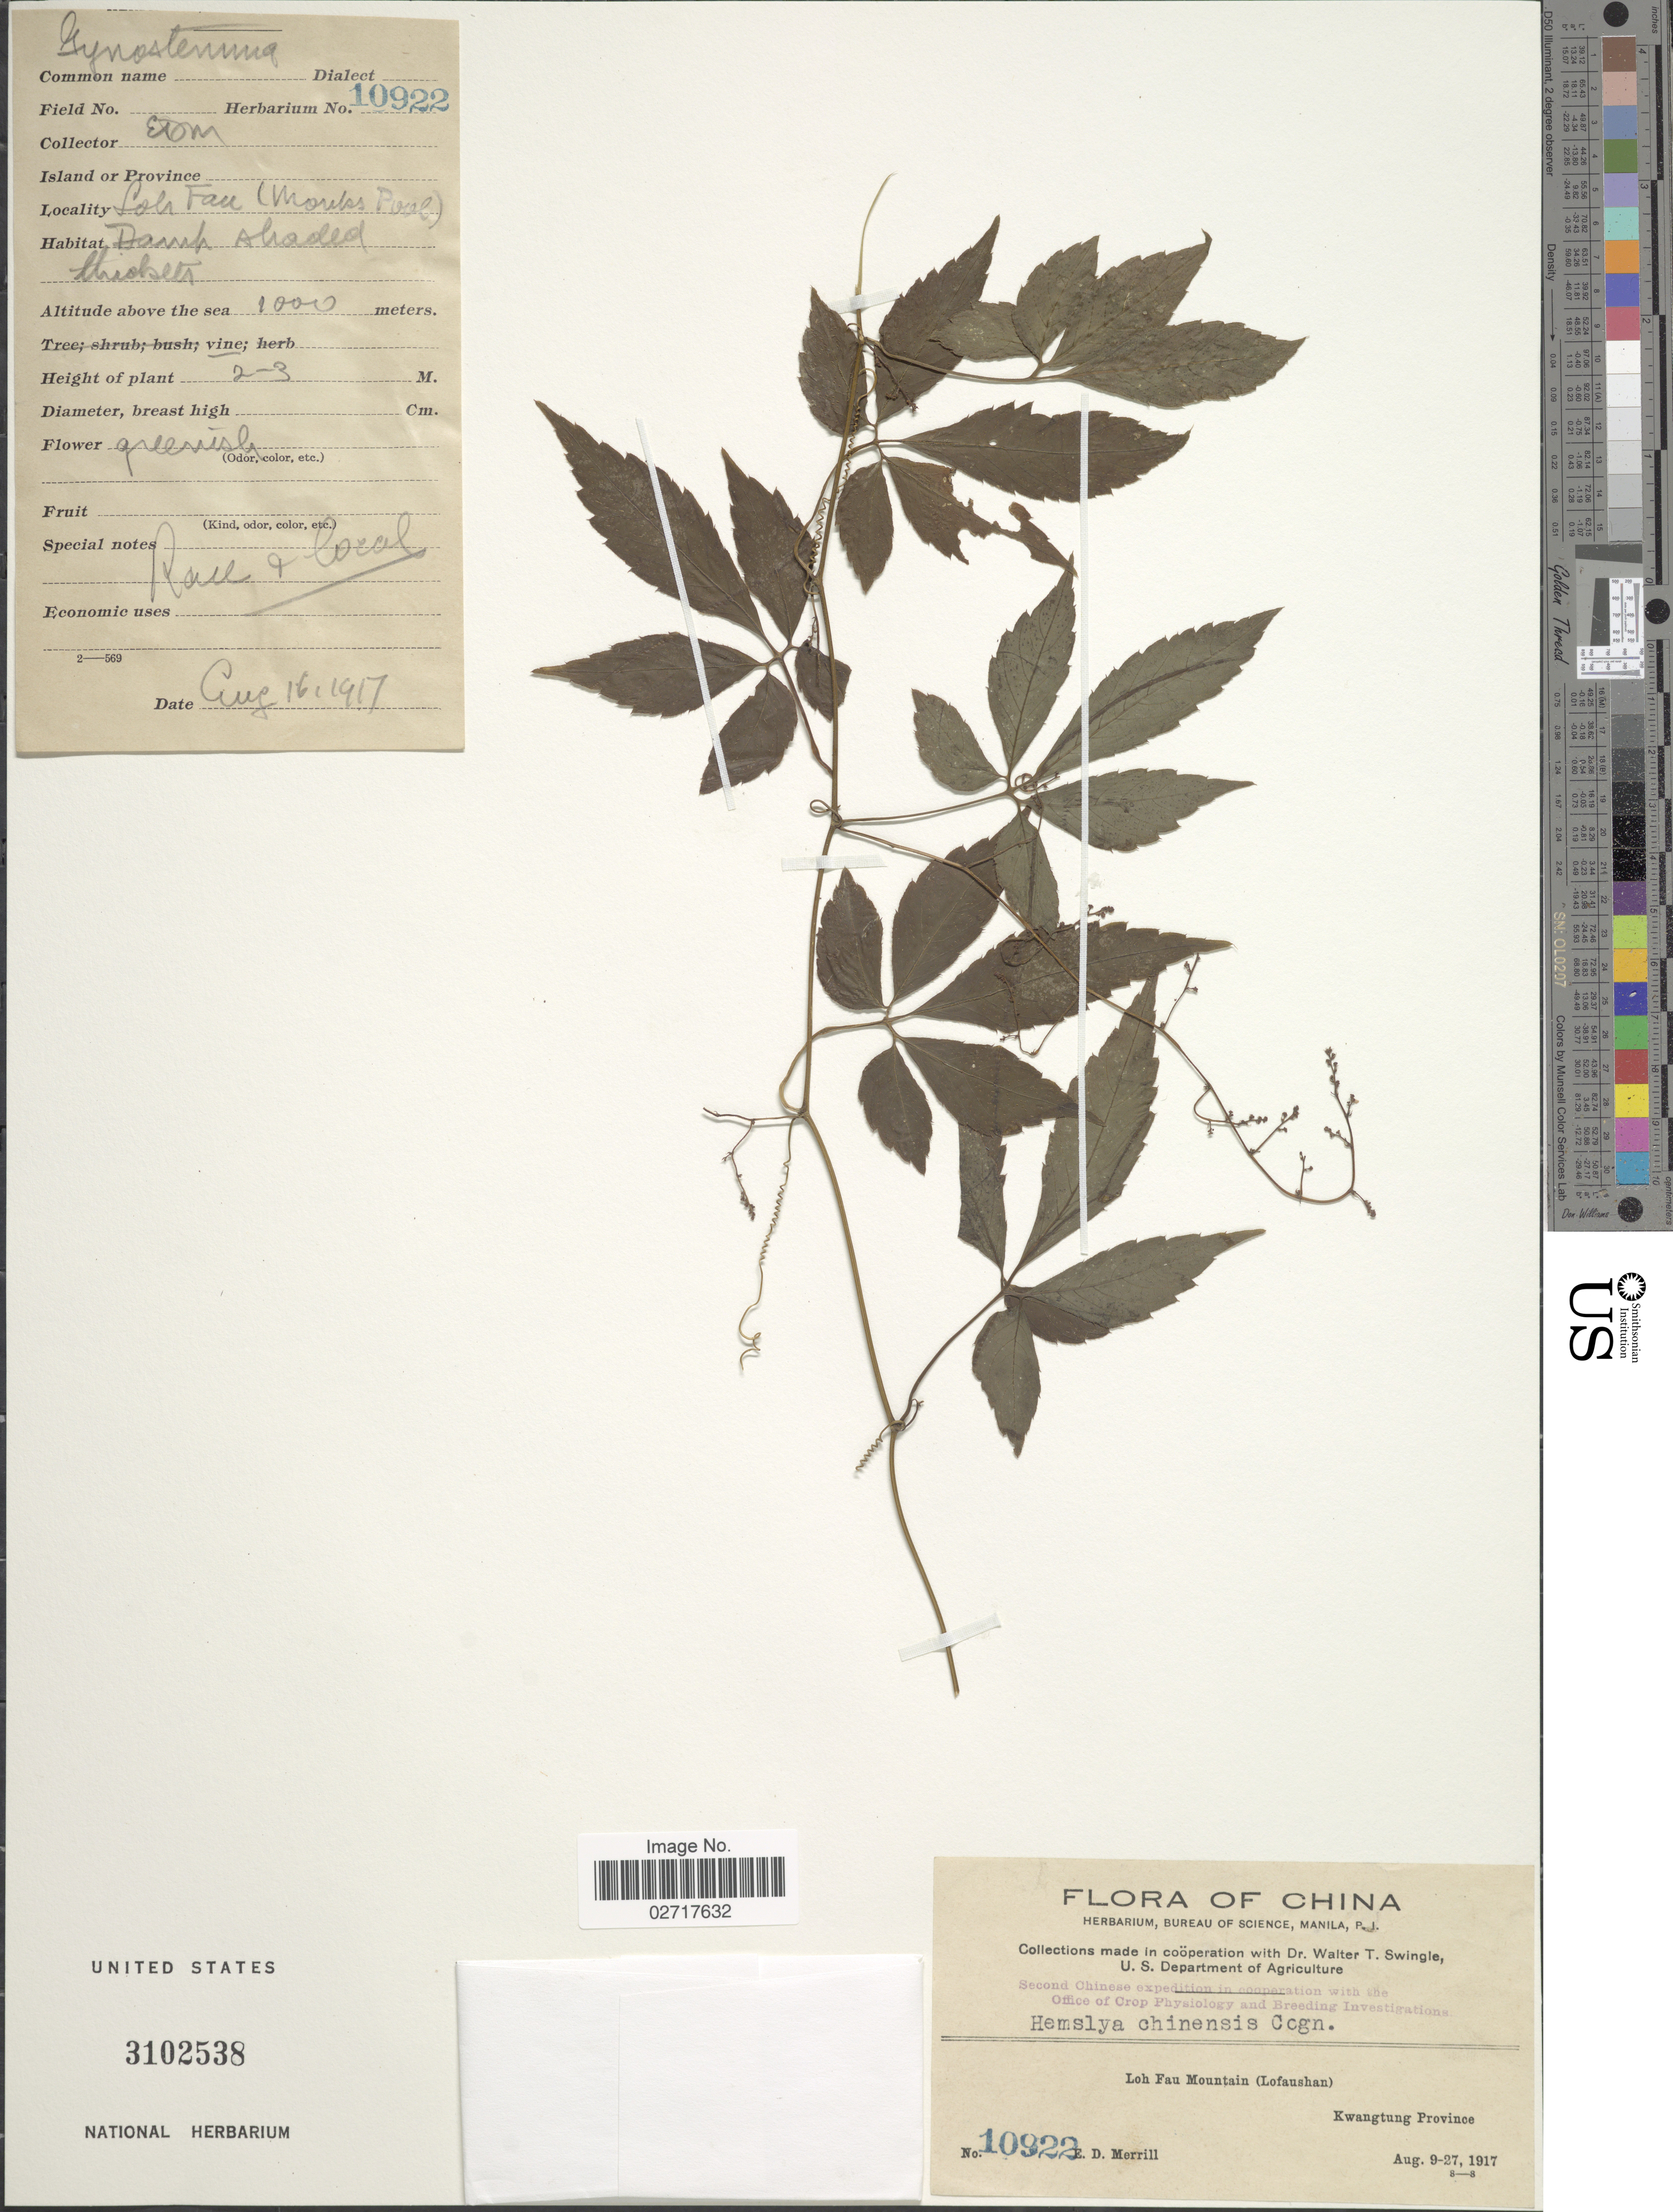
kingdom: Plantae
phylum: Tracheophyta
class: Magnoliopsida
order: Cucurbitales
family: Cucurbitaceae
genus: Hemsleya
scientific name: Hemsleya chinensis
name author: Cogn.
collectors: E. D. Merrill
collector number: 10922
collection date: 1917-08-16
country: China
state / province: Guangdong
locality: Loh Fau Mountain (Lofaushan), Kwangtung Province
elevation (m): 1000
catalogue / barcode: US 3102538